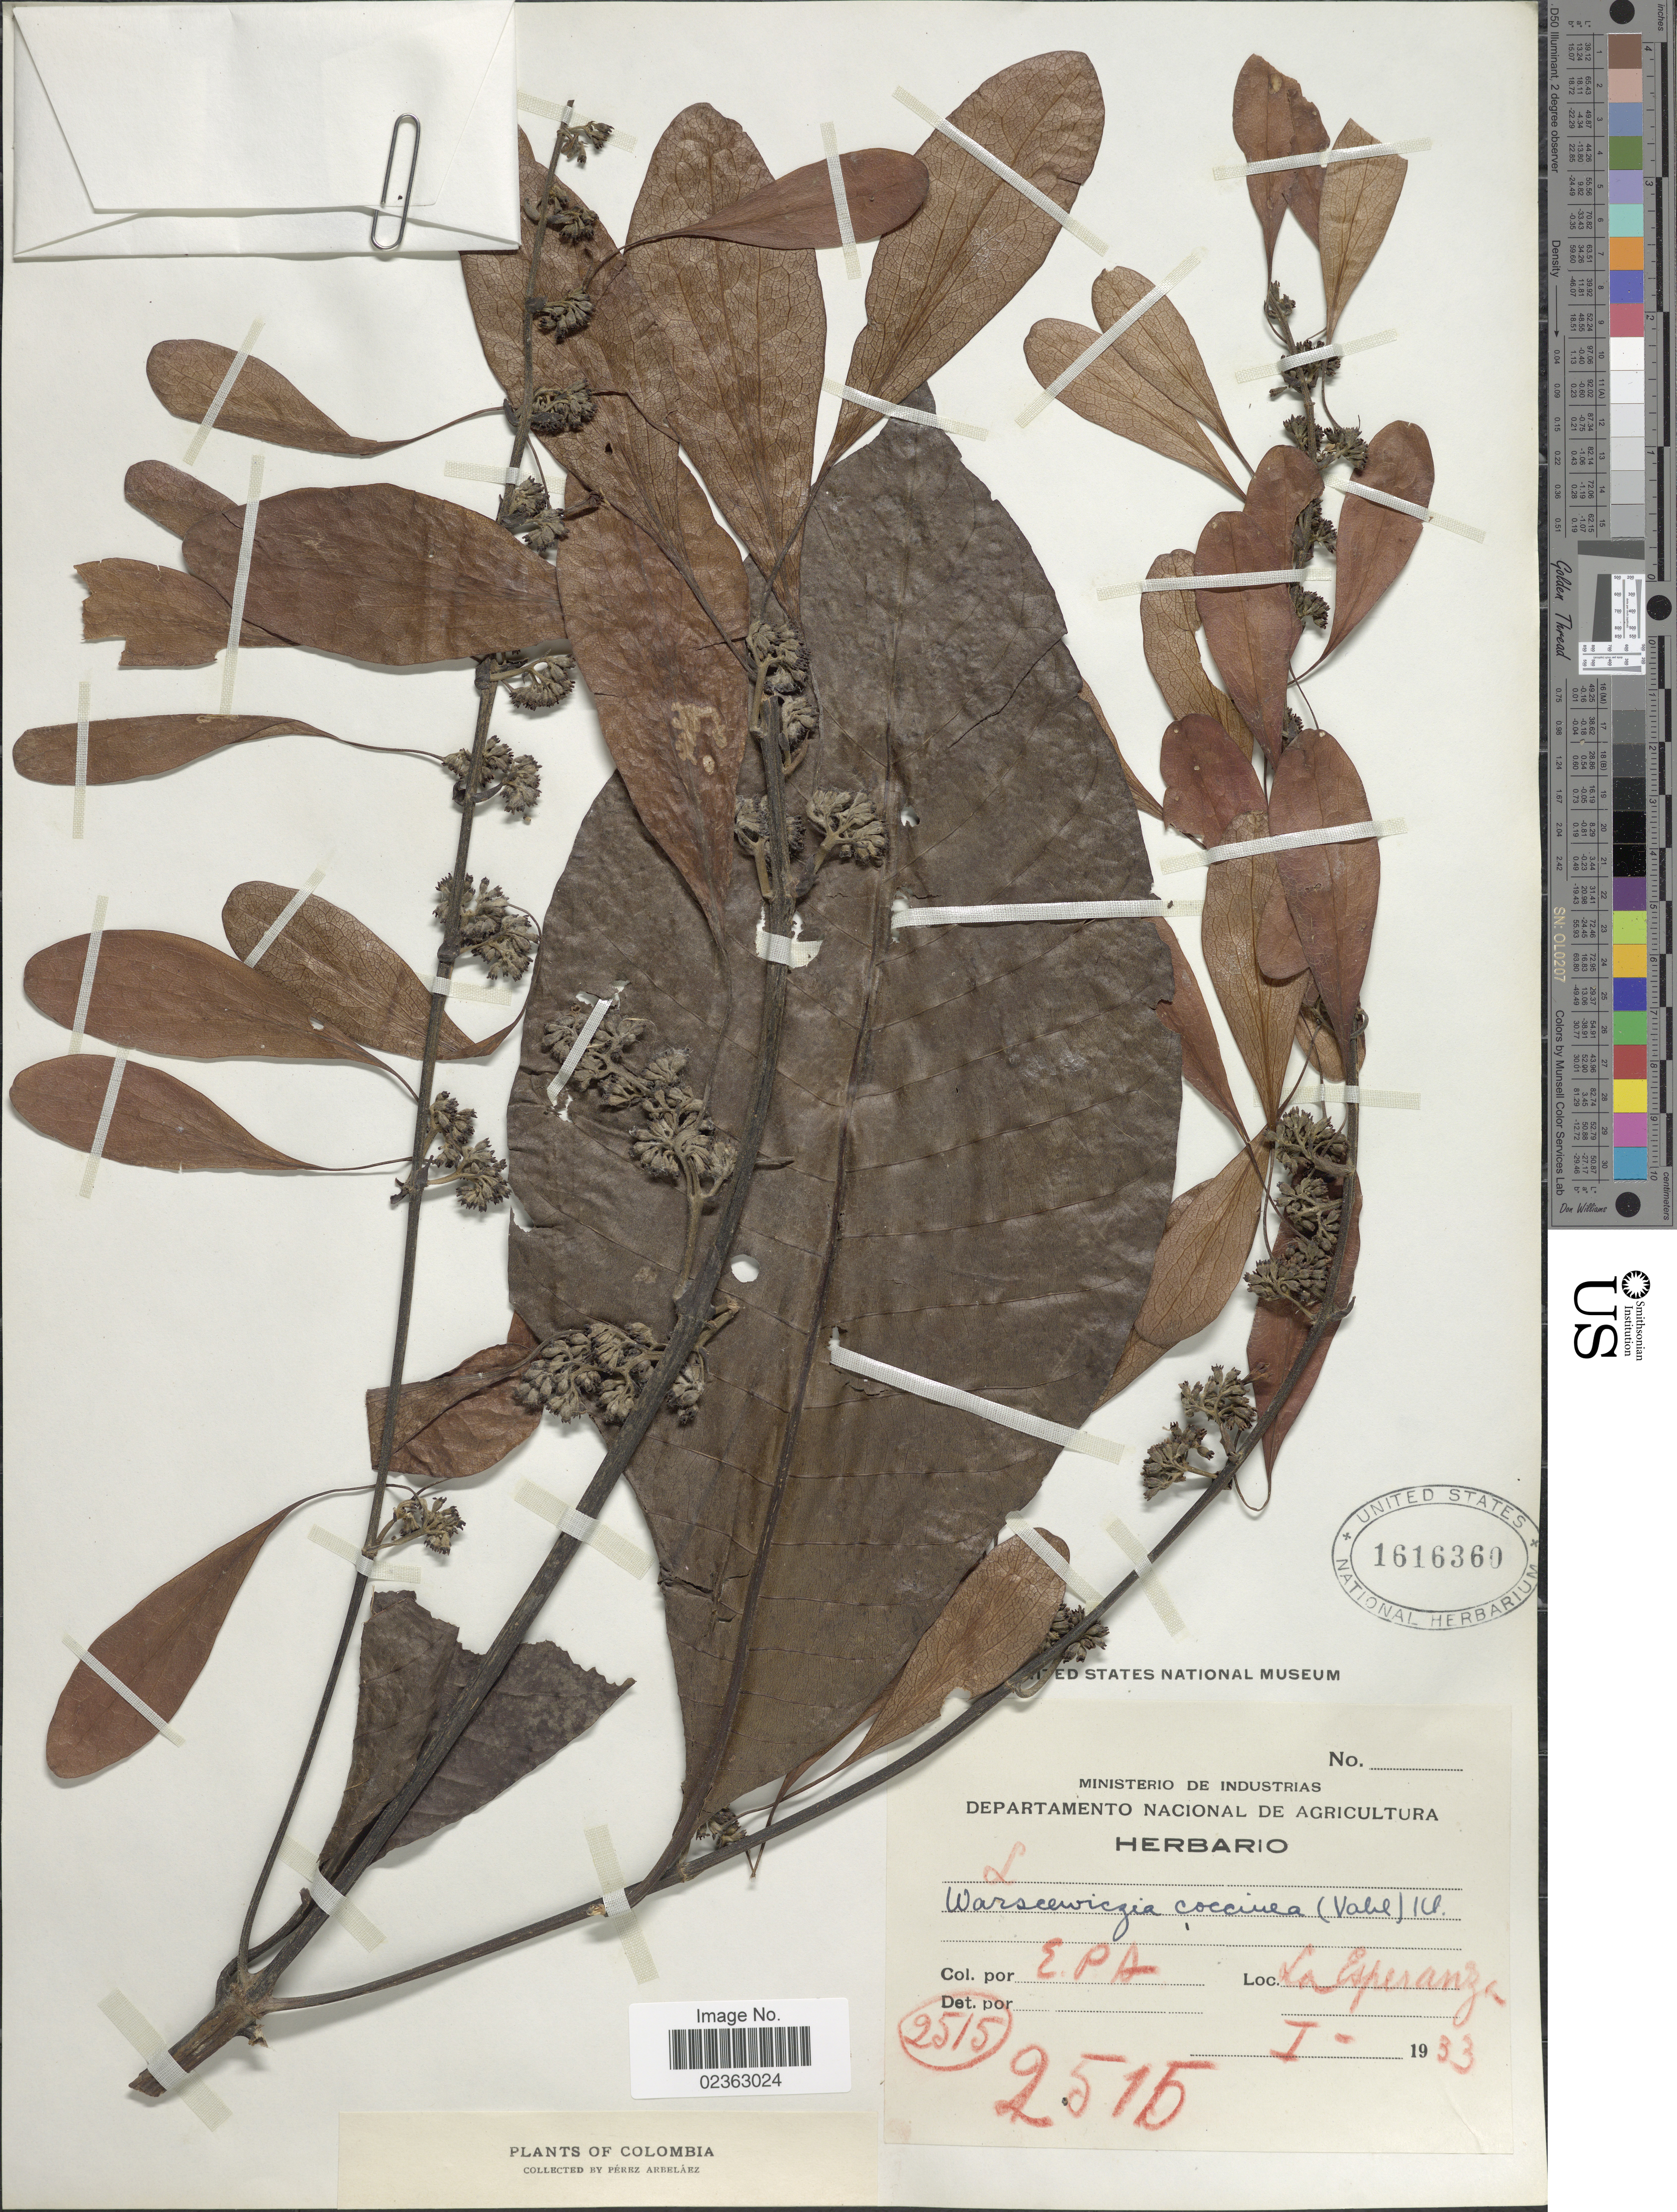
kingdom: Plantae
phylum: Tracheophyta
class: Magnoliopsida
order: Gentianales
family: Rubiaceae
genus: Warszewiczia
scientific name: Warszewiczia coccinea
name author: (Vahl) Klotzsch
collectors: E. Pérez Arbeláez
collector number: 2515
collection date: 1933-01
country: Colombia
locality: La Esperanza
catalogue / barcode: US 1616360